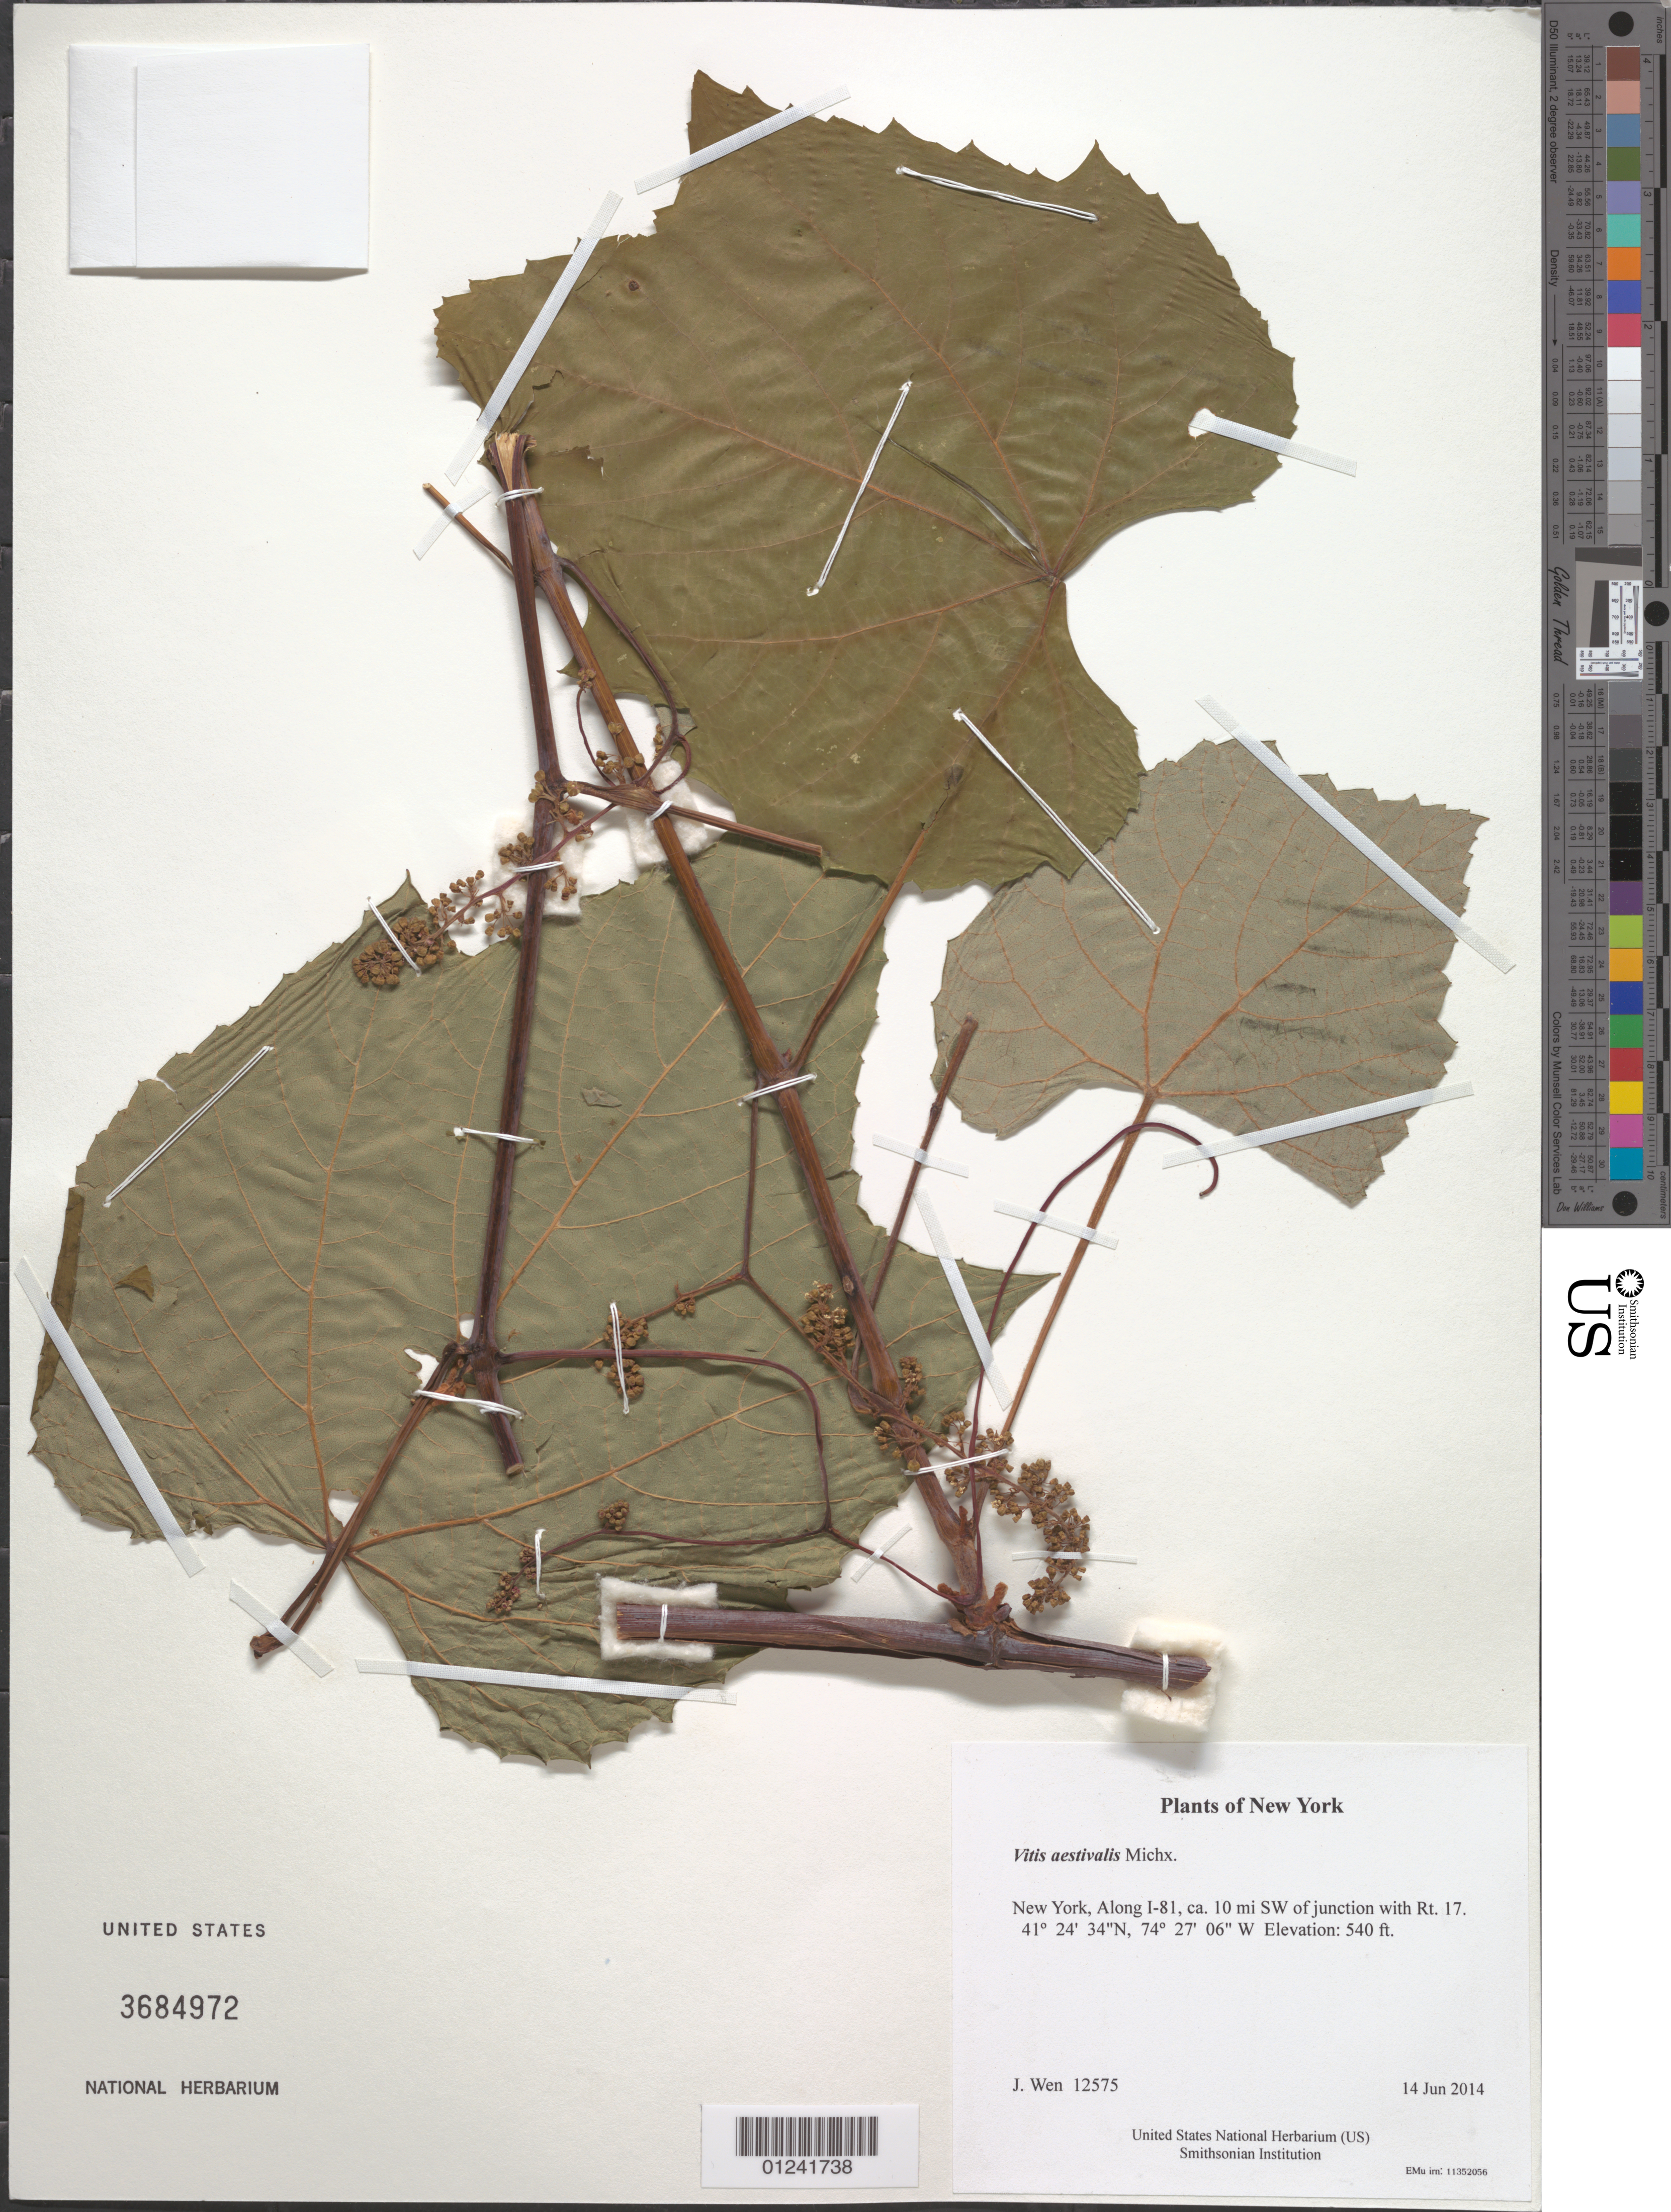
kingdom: Plantae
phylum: Tracheophyta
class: Magnoliopsida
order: Vitales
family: Vitaceae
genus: Vitis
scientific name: Vitis aestivalis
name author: Michx.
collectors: J. Wen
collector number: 12575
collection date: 2014-06-14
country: United States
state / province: New York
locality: Along I-81, ca. 10 mi SW of junction with Rt. 17.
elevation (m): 165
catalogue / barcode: US 3684972